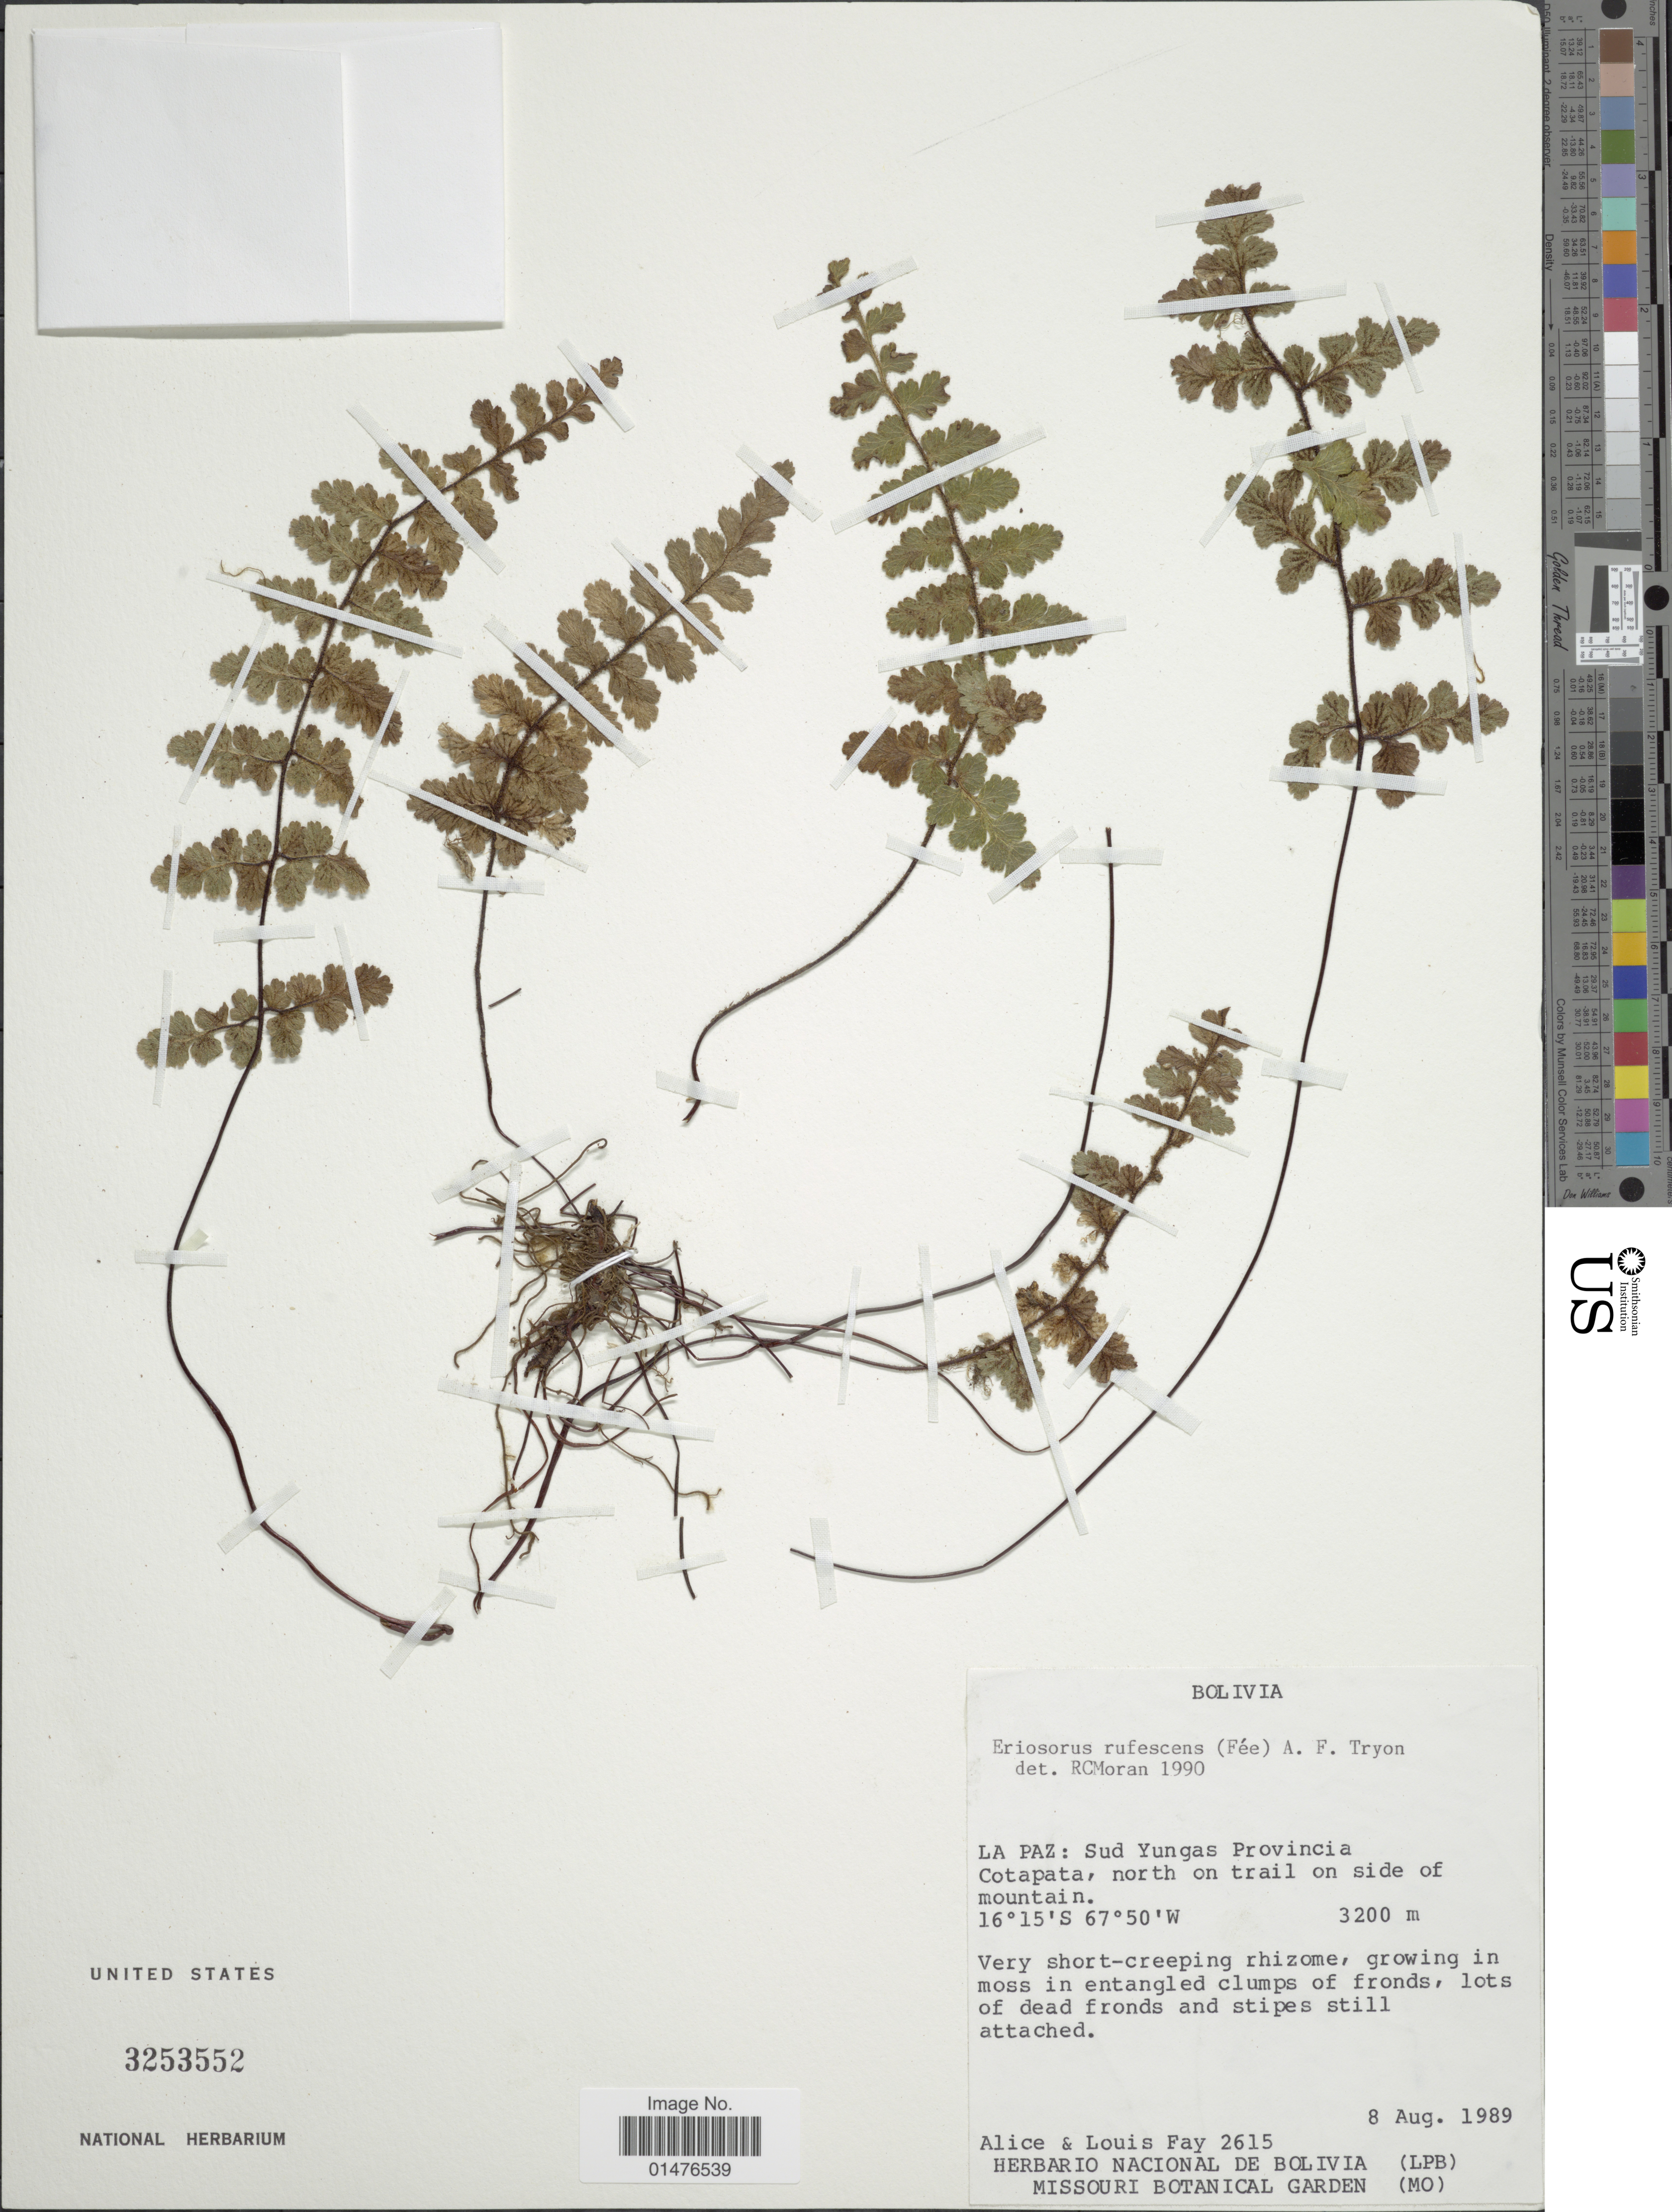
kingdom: Plantae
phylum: Tracheophyta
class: Polypodiopsida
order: Polypodiales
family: Pteridaceae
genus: Jamesonia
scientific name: Jamesonia rufescens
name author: (Fée) Christenh.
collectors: A. Fay & L. Fay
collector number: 2615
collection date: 1989-08-08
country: Bolivia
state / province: La Paz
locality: Sud Yungas Provincia. Cotapata, north on trail on side of mountain.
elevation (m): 3200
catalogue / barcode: US 3253552